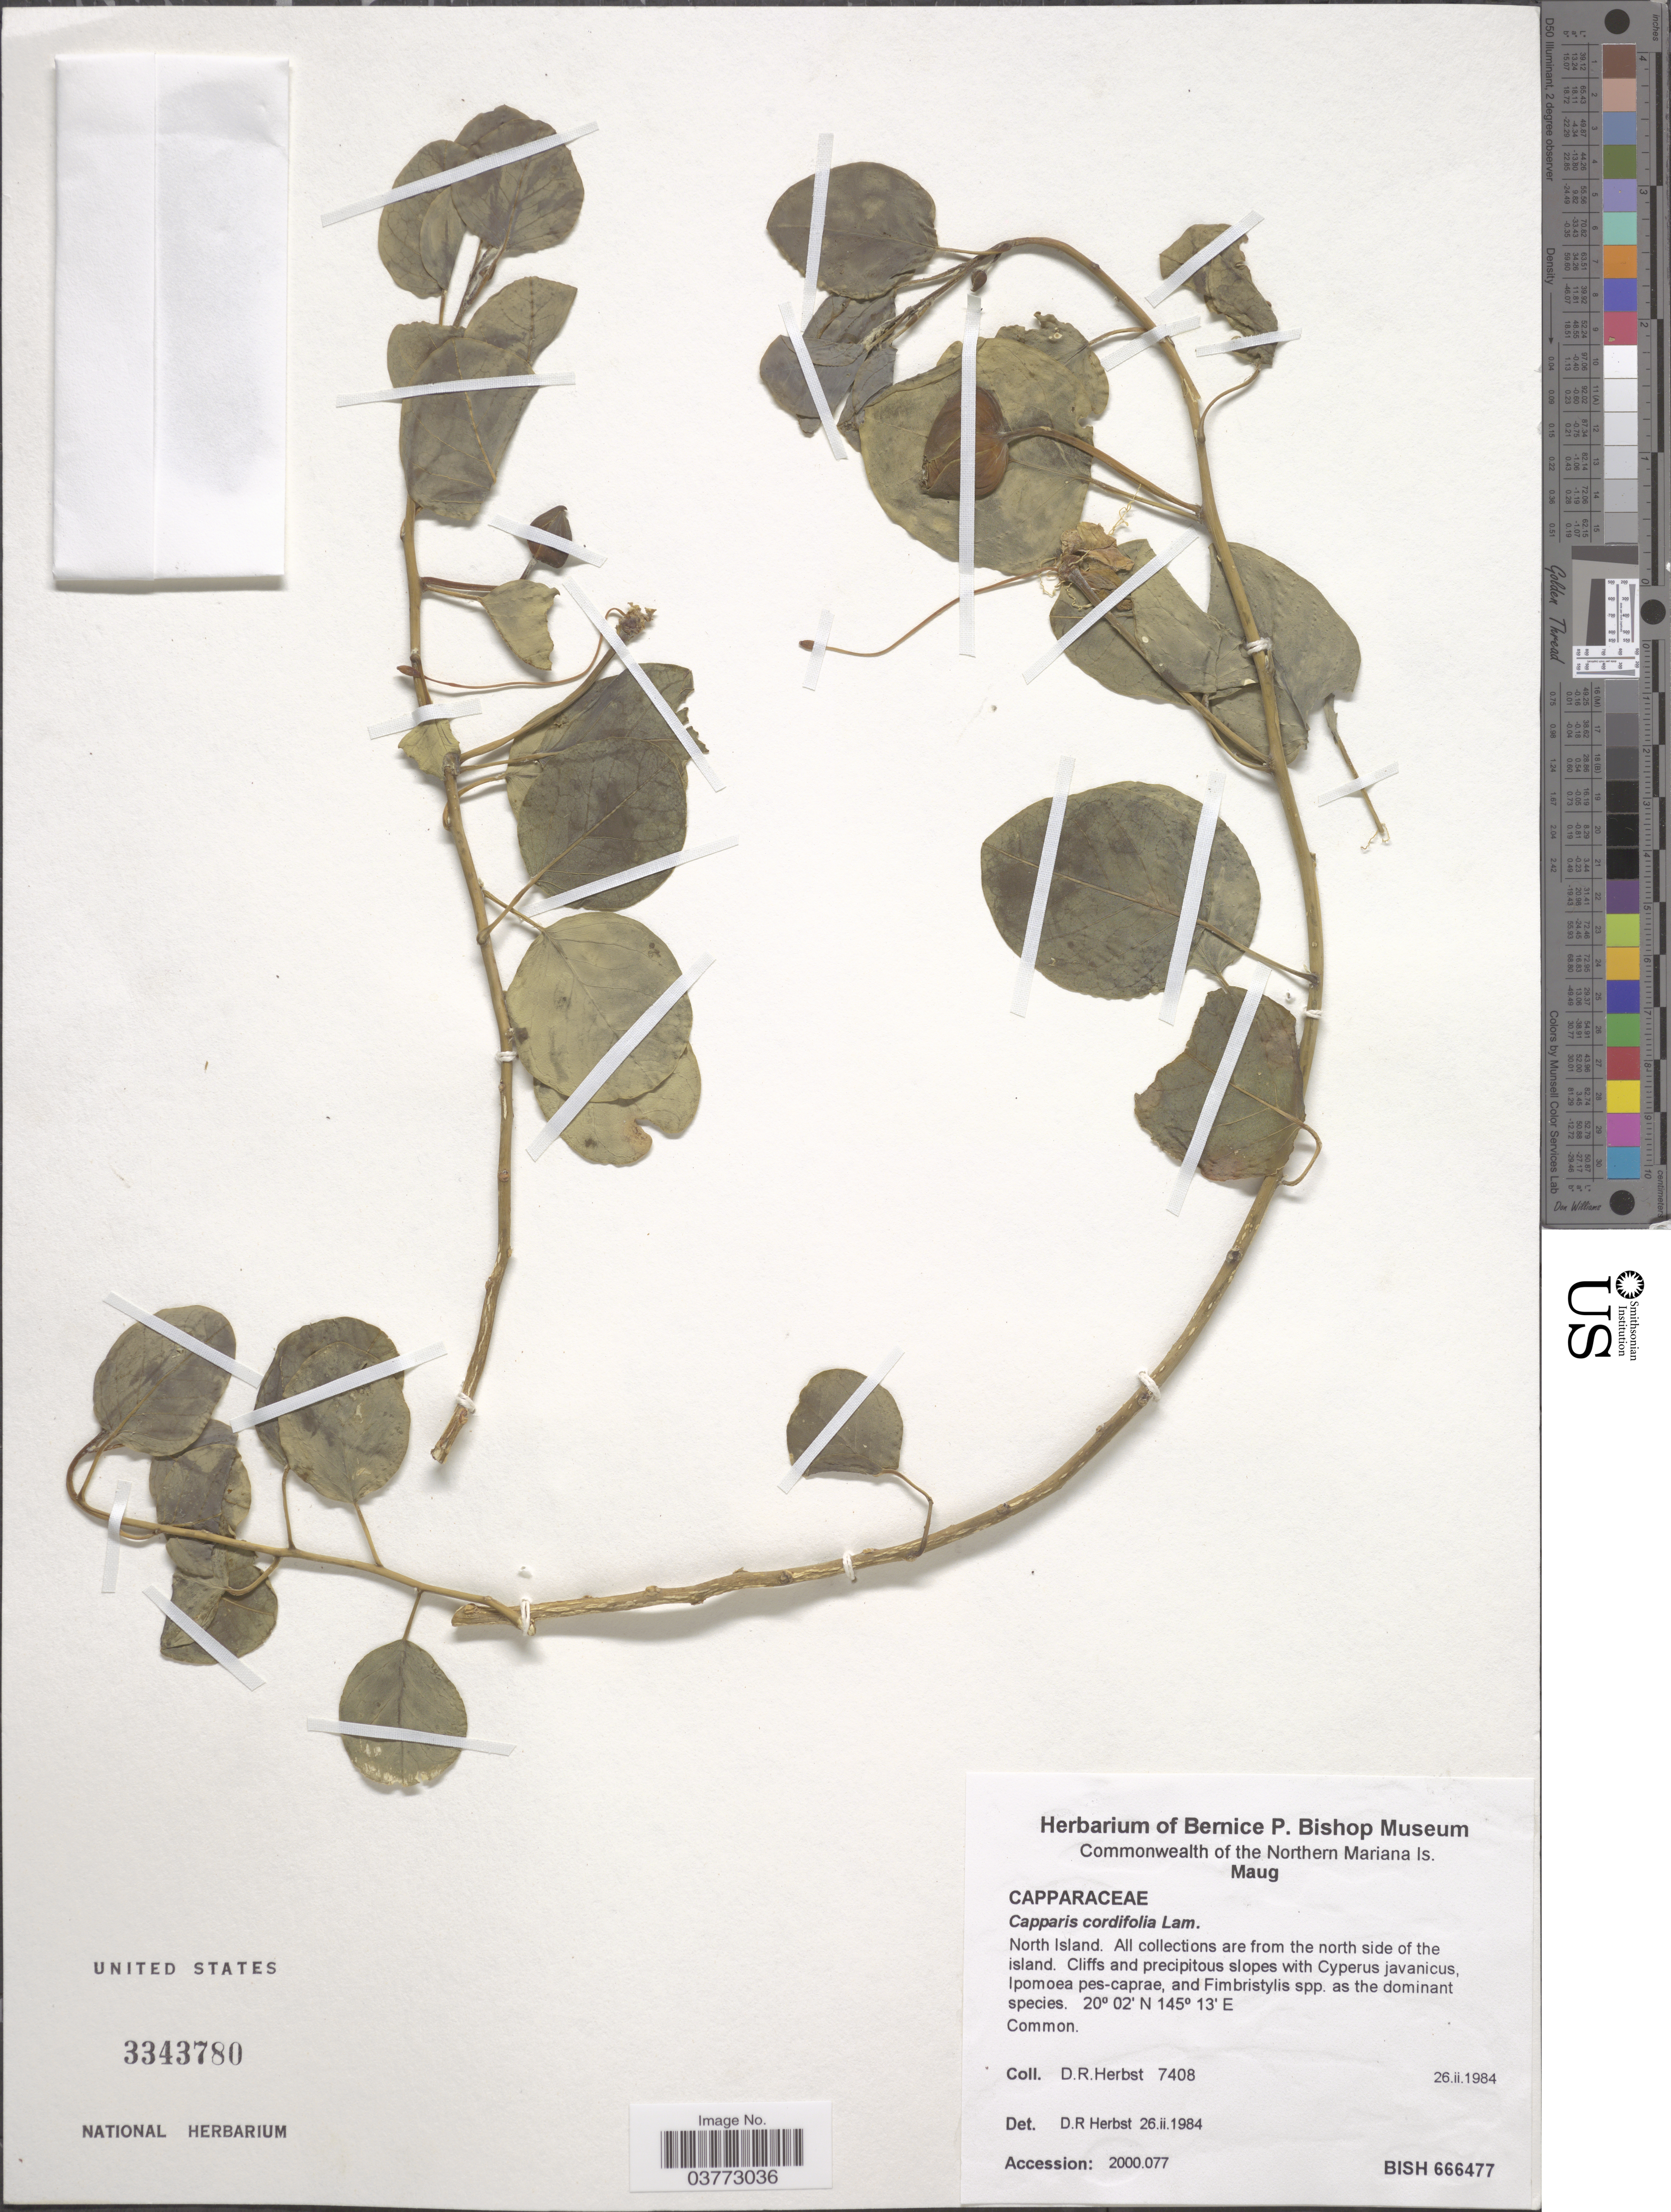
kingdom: Plantae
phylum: Tracheophyta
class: Magnoliopsida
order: Brassicales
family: Capparaceae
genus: Capparis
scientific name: Capparis spinosa subsp. cordifolia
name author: (Lam.) Fici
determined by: Wagner, W. L., (BOT), Smithsonian Institution - National Museum of Natural History (UNITED STATES)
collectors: D. R. Herbst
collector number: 7408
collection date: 1984-02-26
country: Northern Mariana Islands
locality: Maug. North Island. North side of the island.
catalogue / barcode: US 3343780